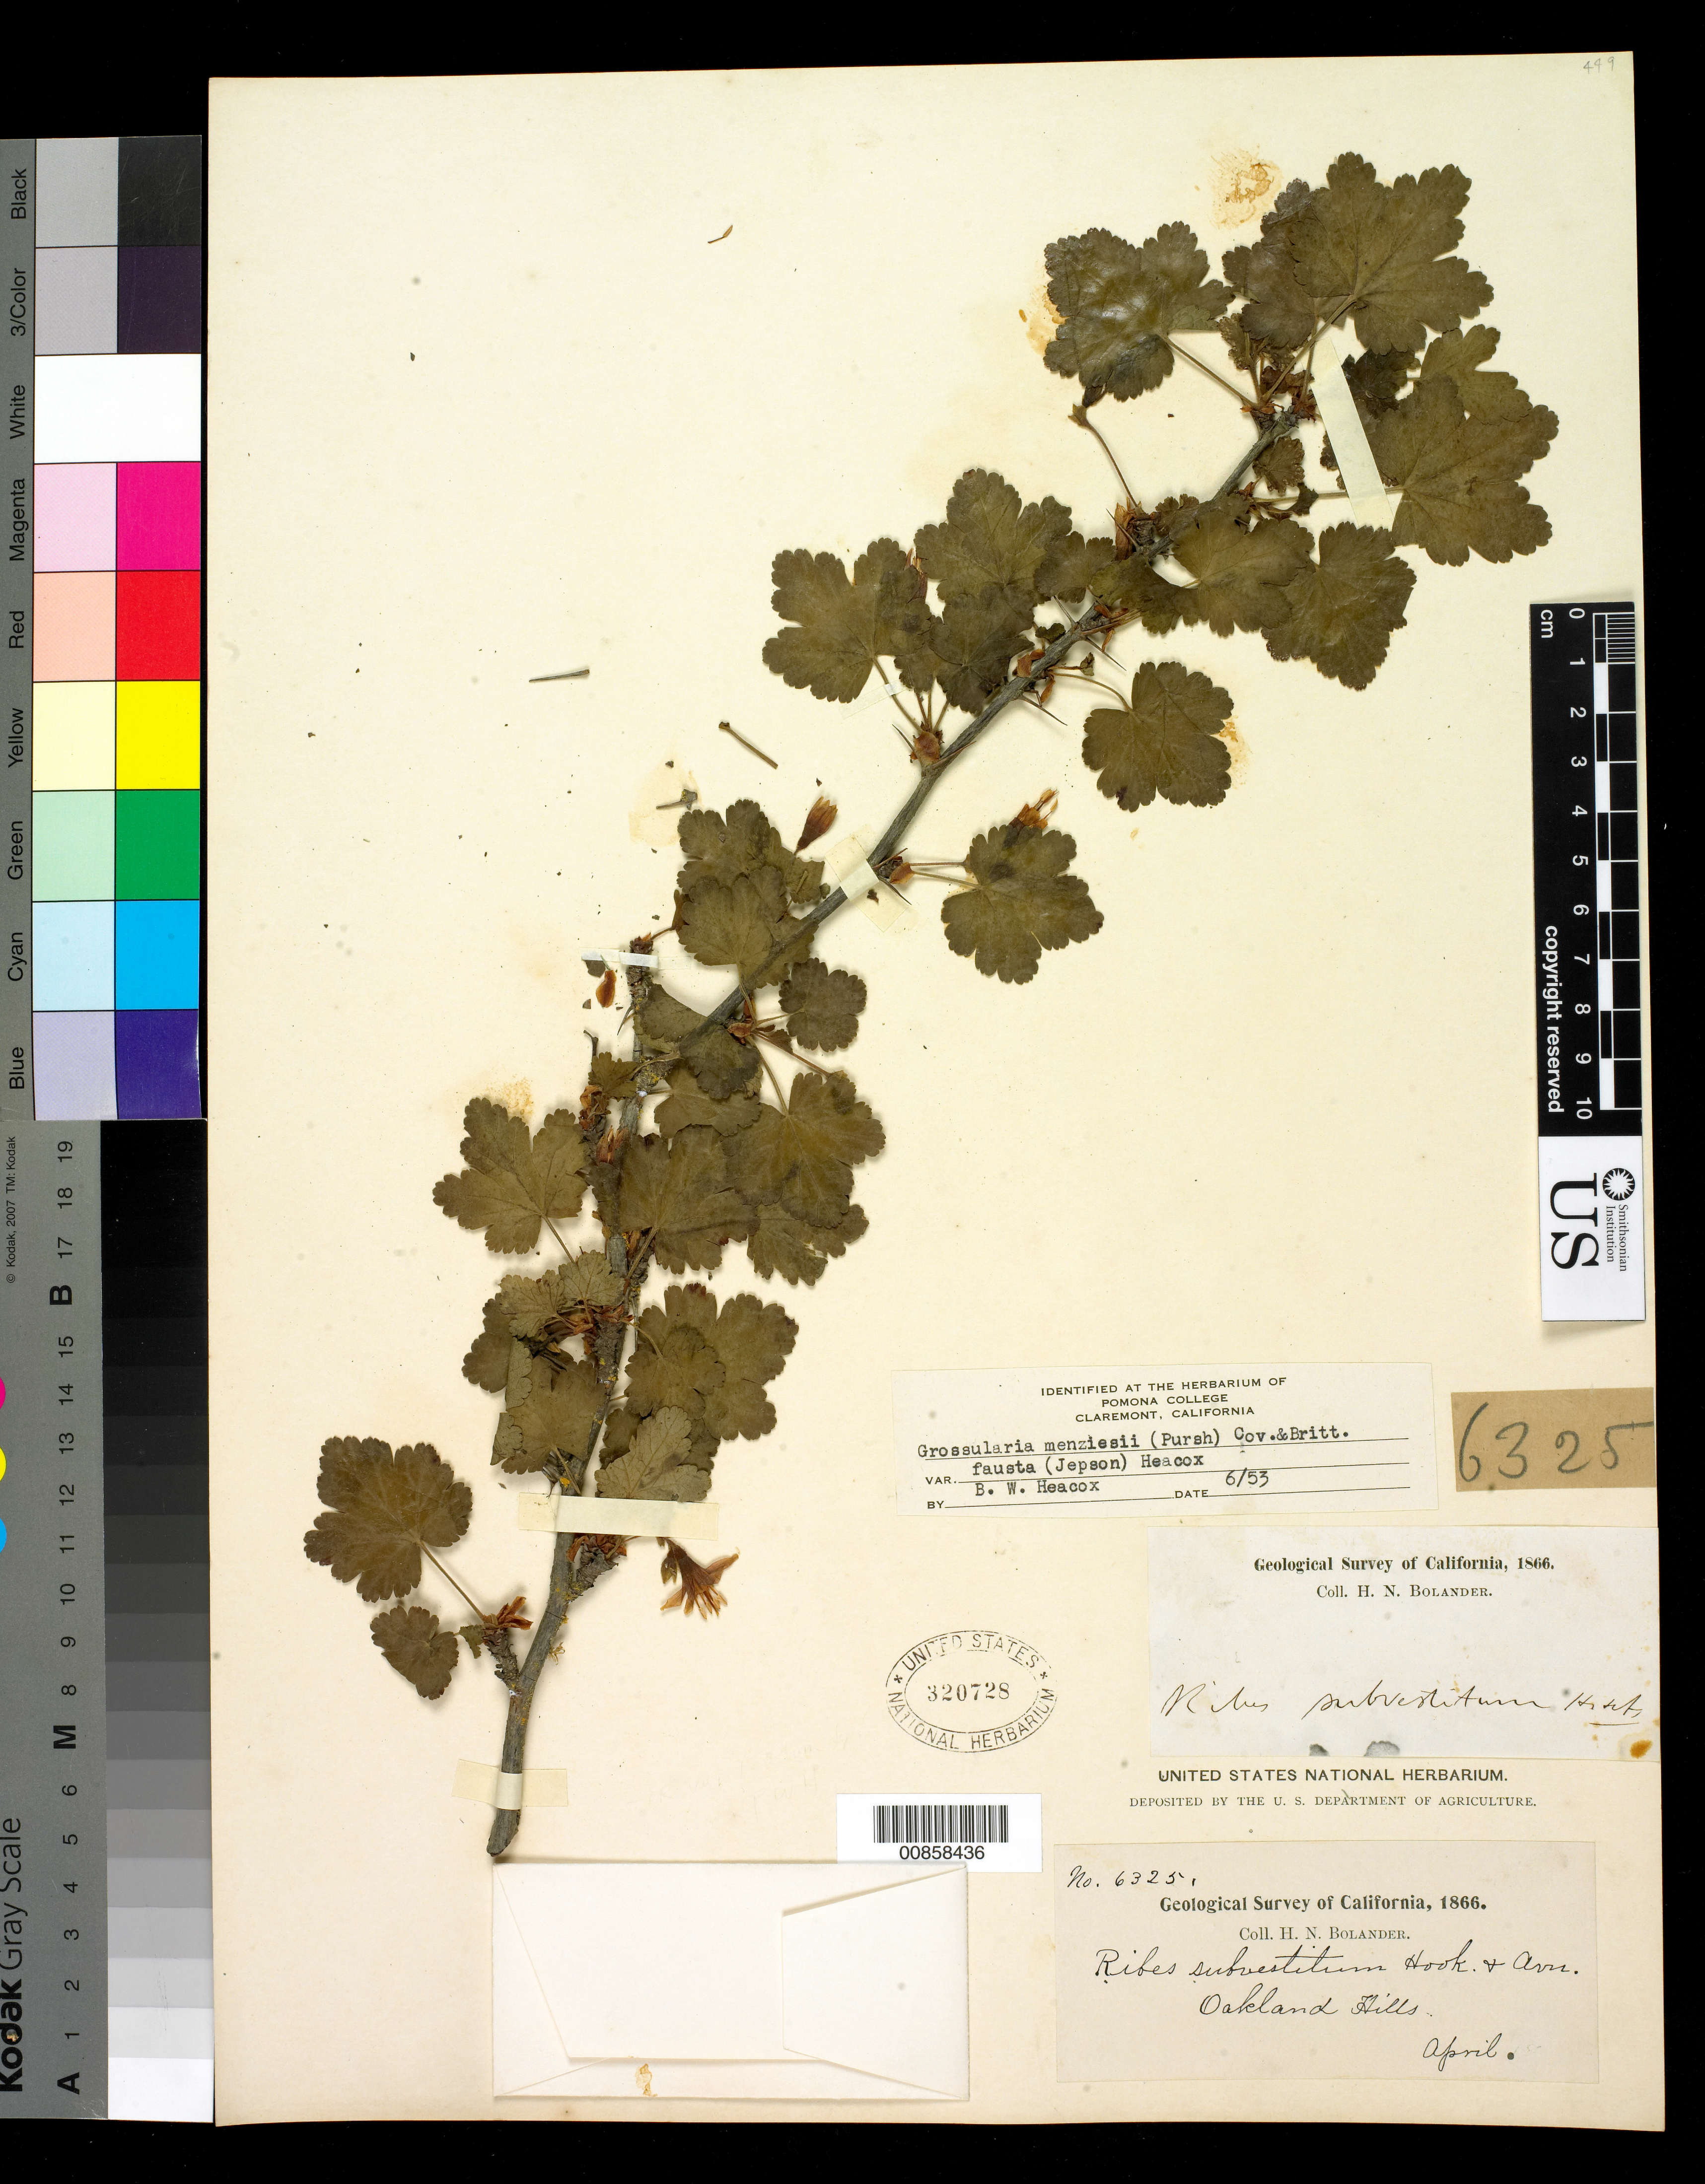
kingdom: Plantae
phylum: Tracheophyta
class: Magnoliopsida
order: Saxifragales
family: Grossulariaceae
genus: Ribes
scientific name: Ribes menziesii var. faustum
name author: Jeps.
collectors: H. Bolander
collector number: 6325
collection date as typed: Apr 1866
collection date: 1866-04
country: United States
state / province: California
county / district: Alameda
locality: Oakland Hills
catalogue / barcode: US 320728